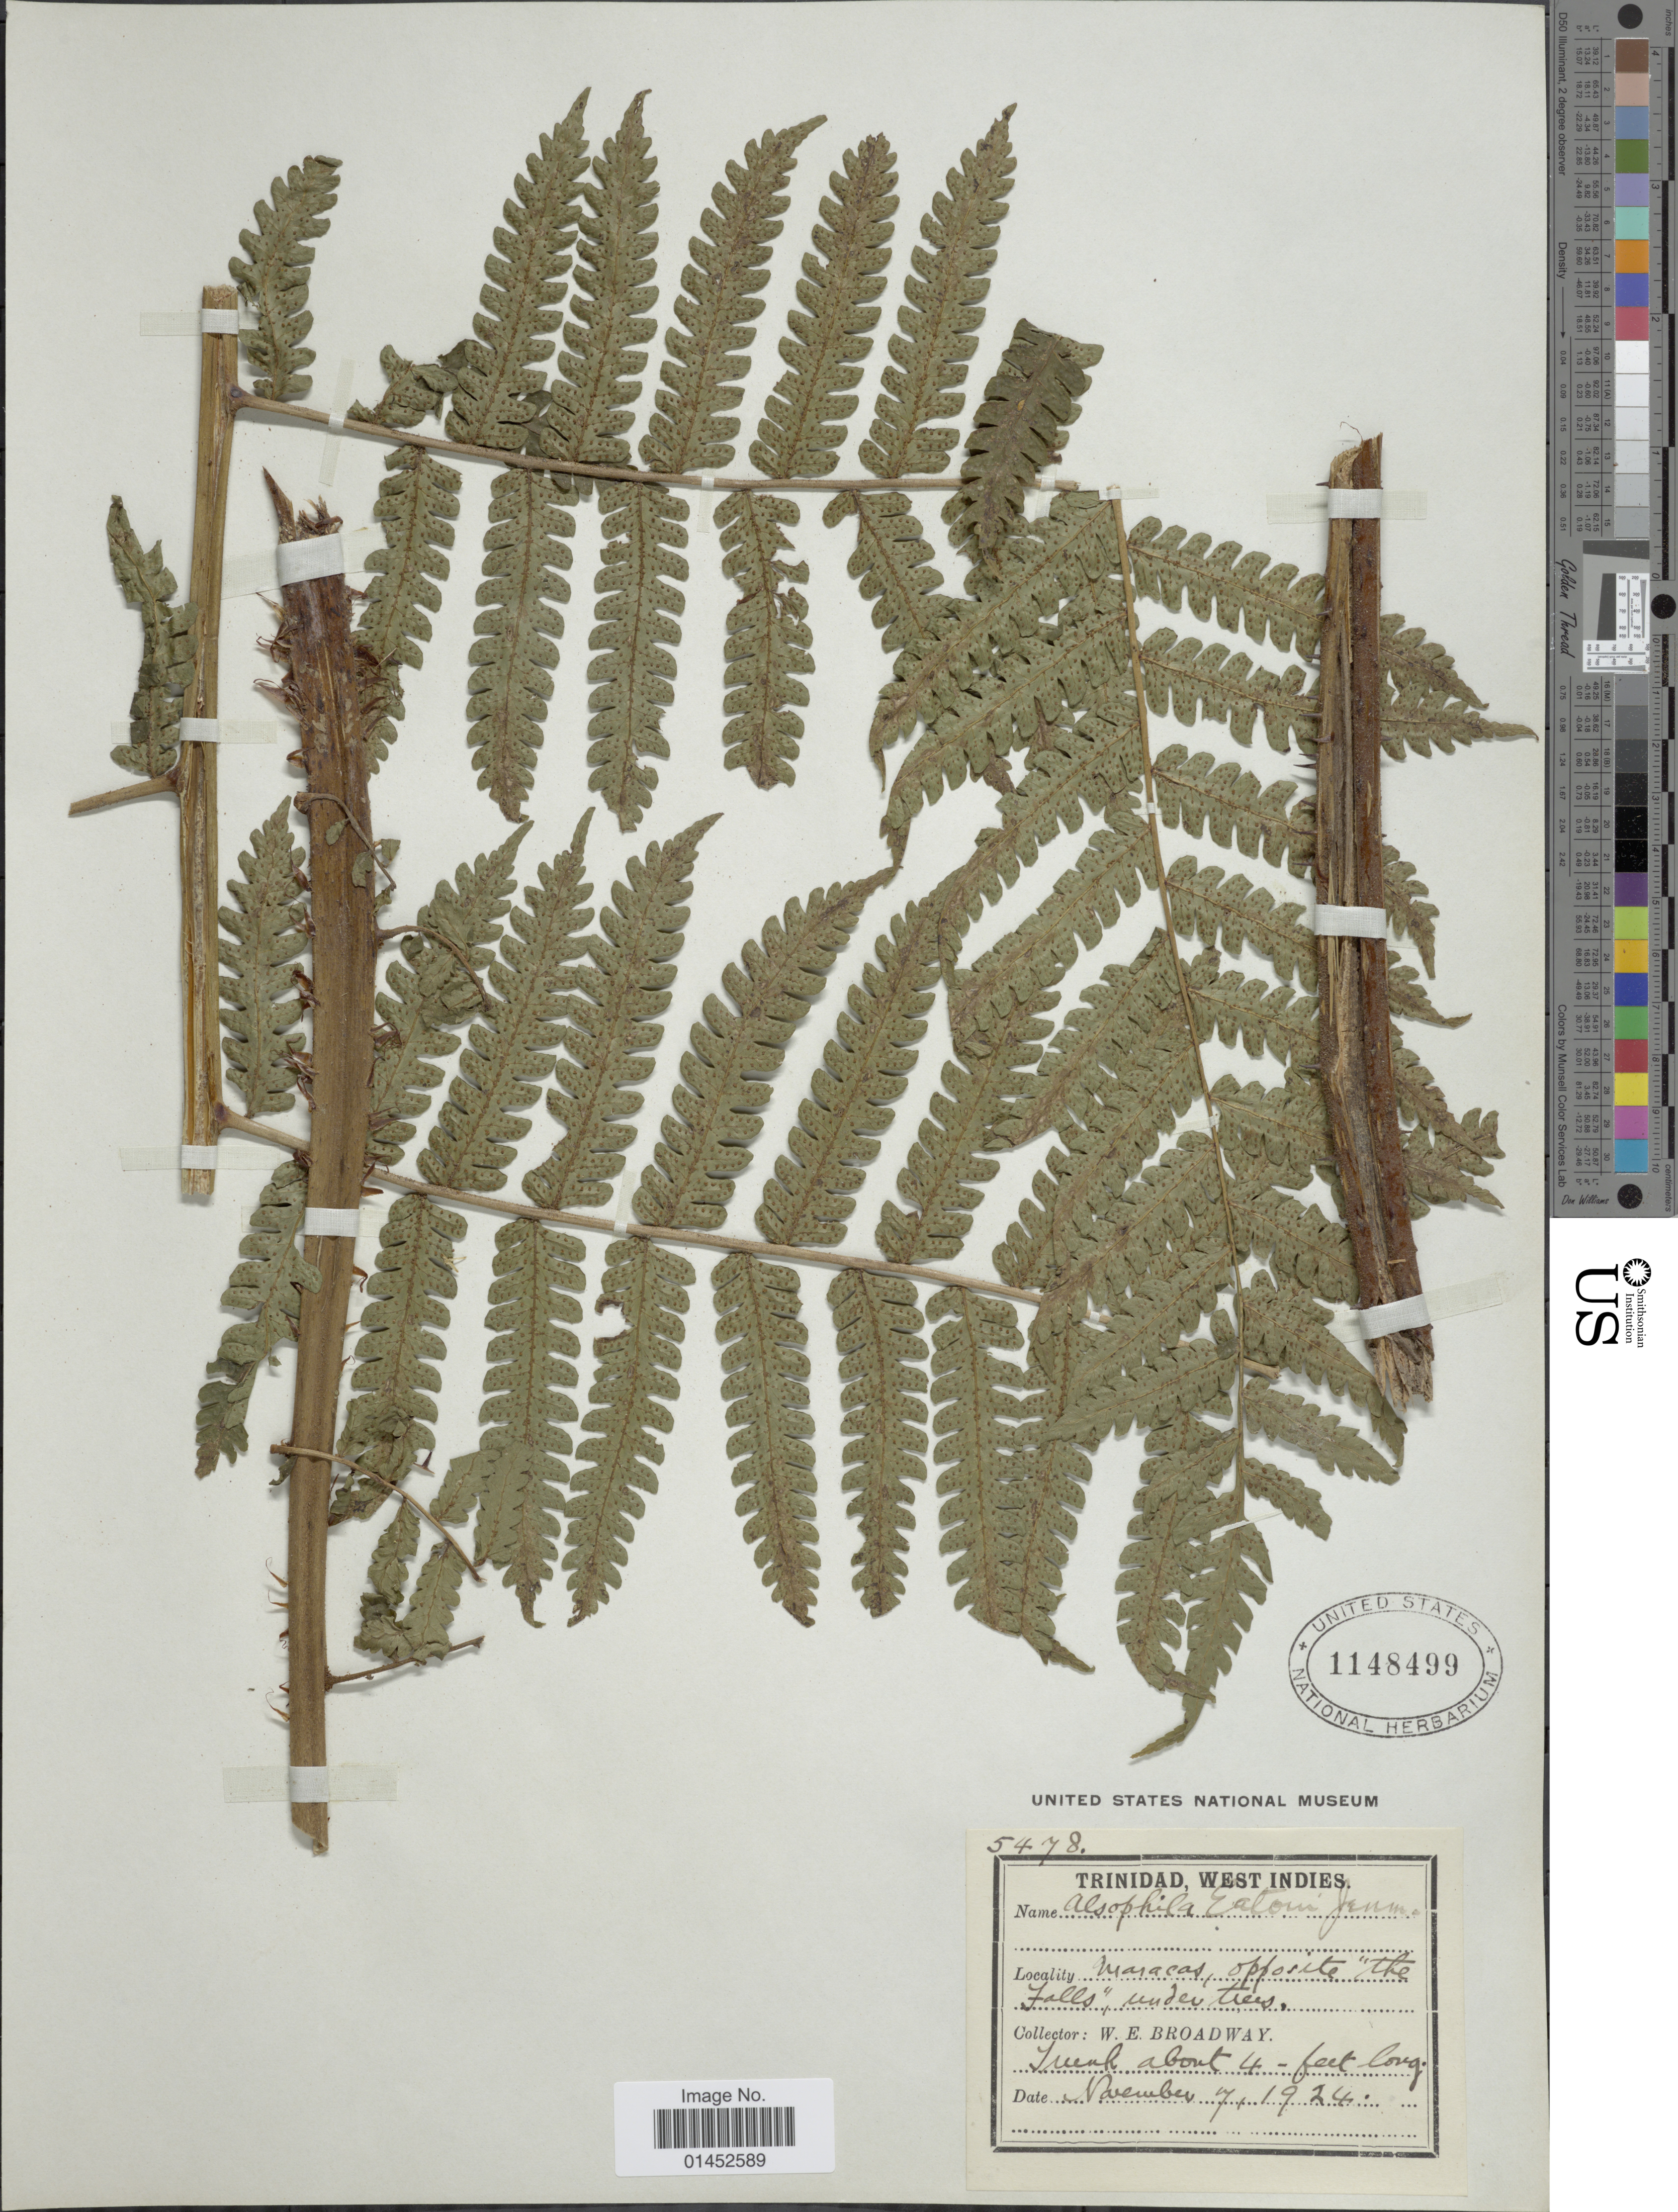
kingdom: Plantae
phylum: Tracheophyta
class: Polypodiopsida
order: Cyatheales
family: Cyatheaceae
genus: Cyathea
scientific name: Cyathea pungens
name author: (Willd.) Domin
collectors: W. E. Broadway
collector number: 5478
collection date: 1924-11-07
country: Trinidad and Tobago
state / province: Trinidad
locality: West Indies, Maracas, opposite 'the Falls', under trees.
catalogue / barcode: US 1148499